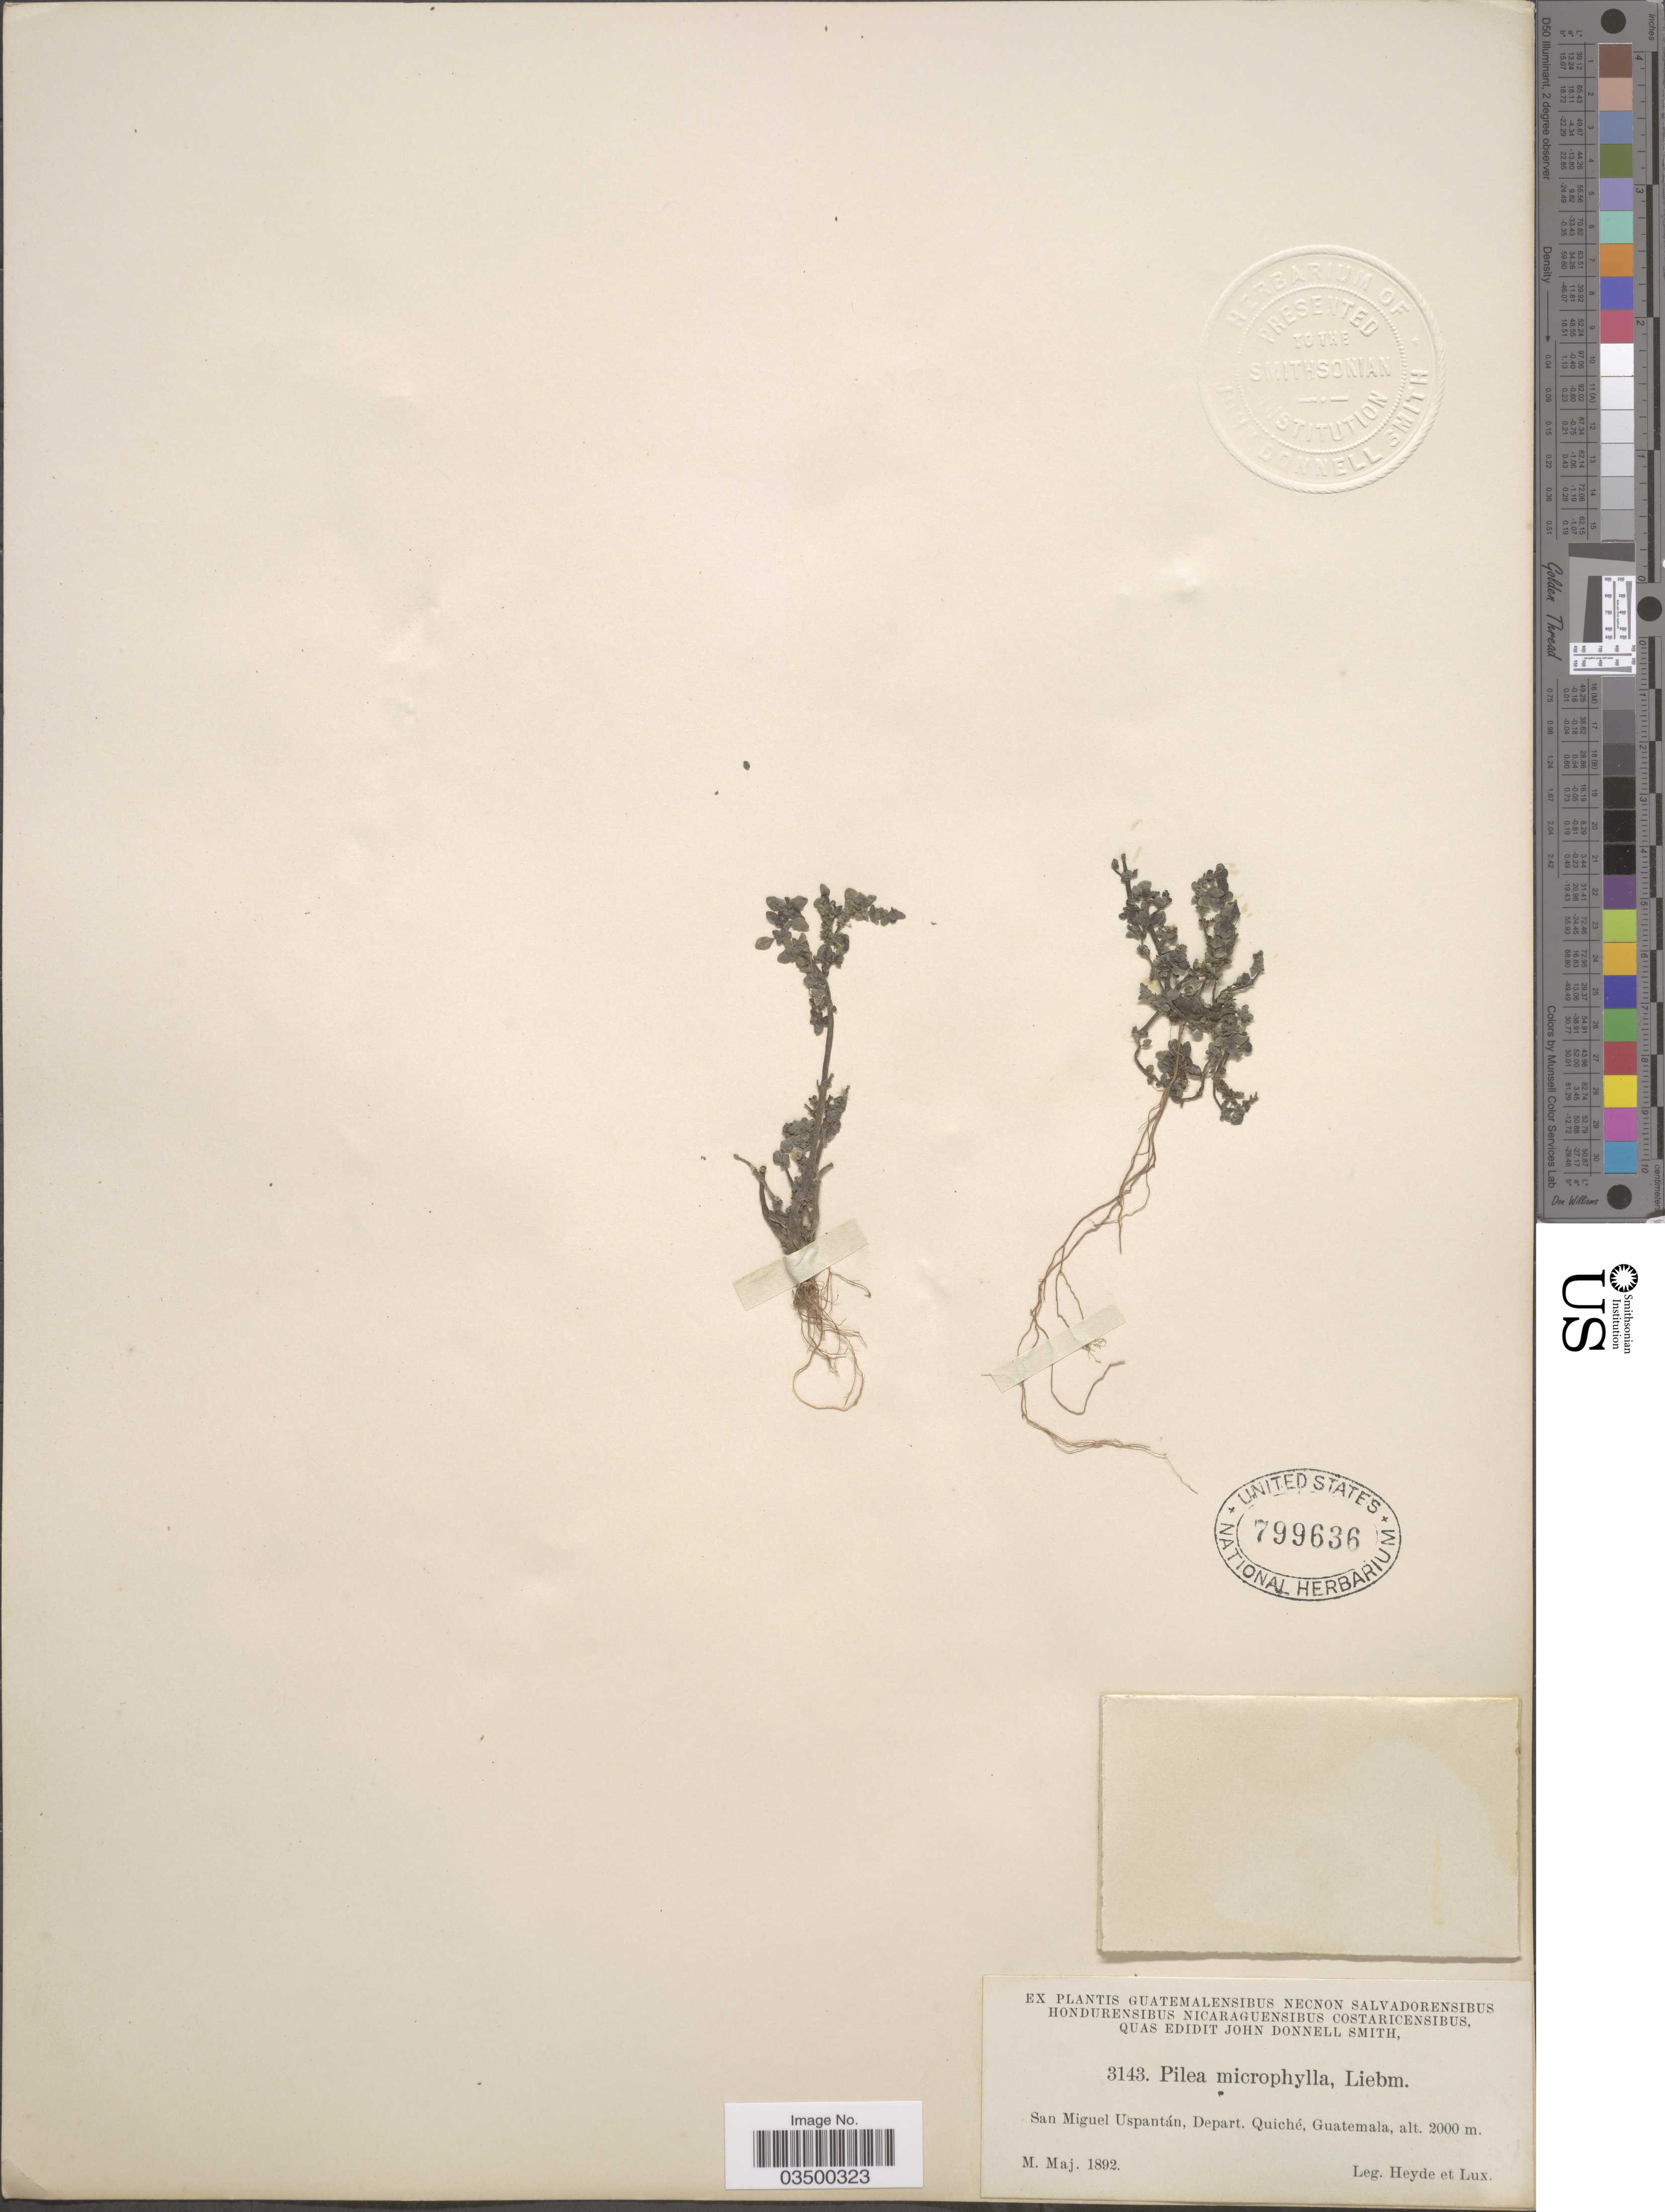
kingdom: Plantae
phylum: Tracheophyta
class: Magnoliopsida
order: Rosales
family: Urticaceae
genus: Pilea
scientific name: Pilea microphylla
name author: (L.) Liebm.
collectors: Heyde & Lux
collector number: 3143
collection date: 1892-05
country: Guatemala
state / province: El Quiche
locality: San Miguel Uspantán, Depart. Quiché.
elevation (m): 2000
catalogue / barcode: US 799636